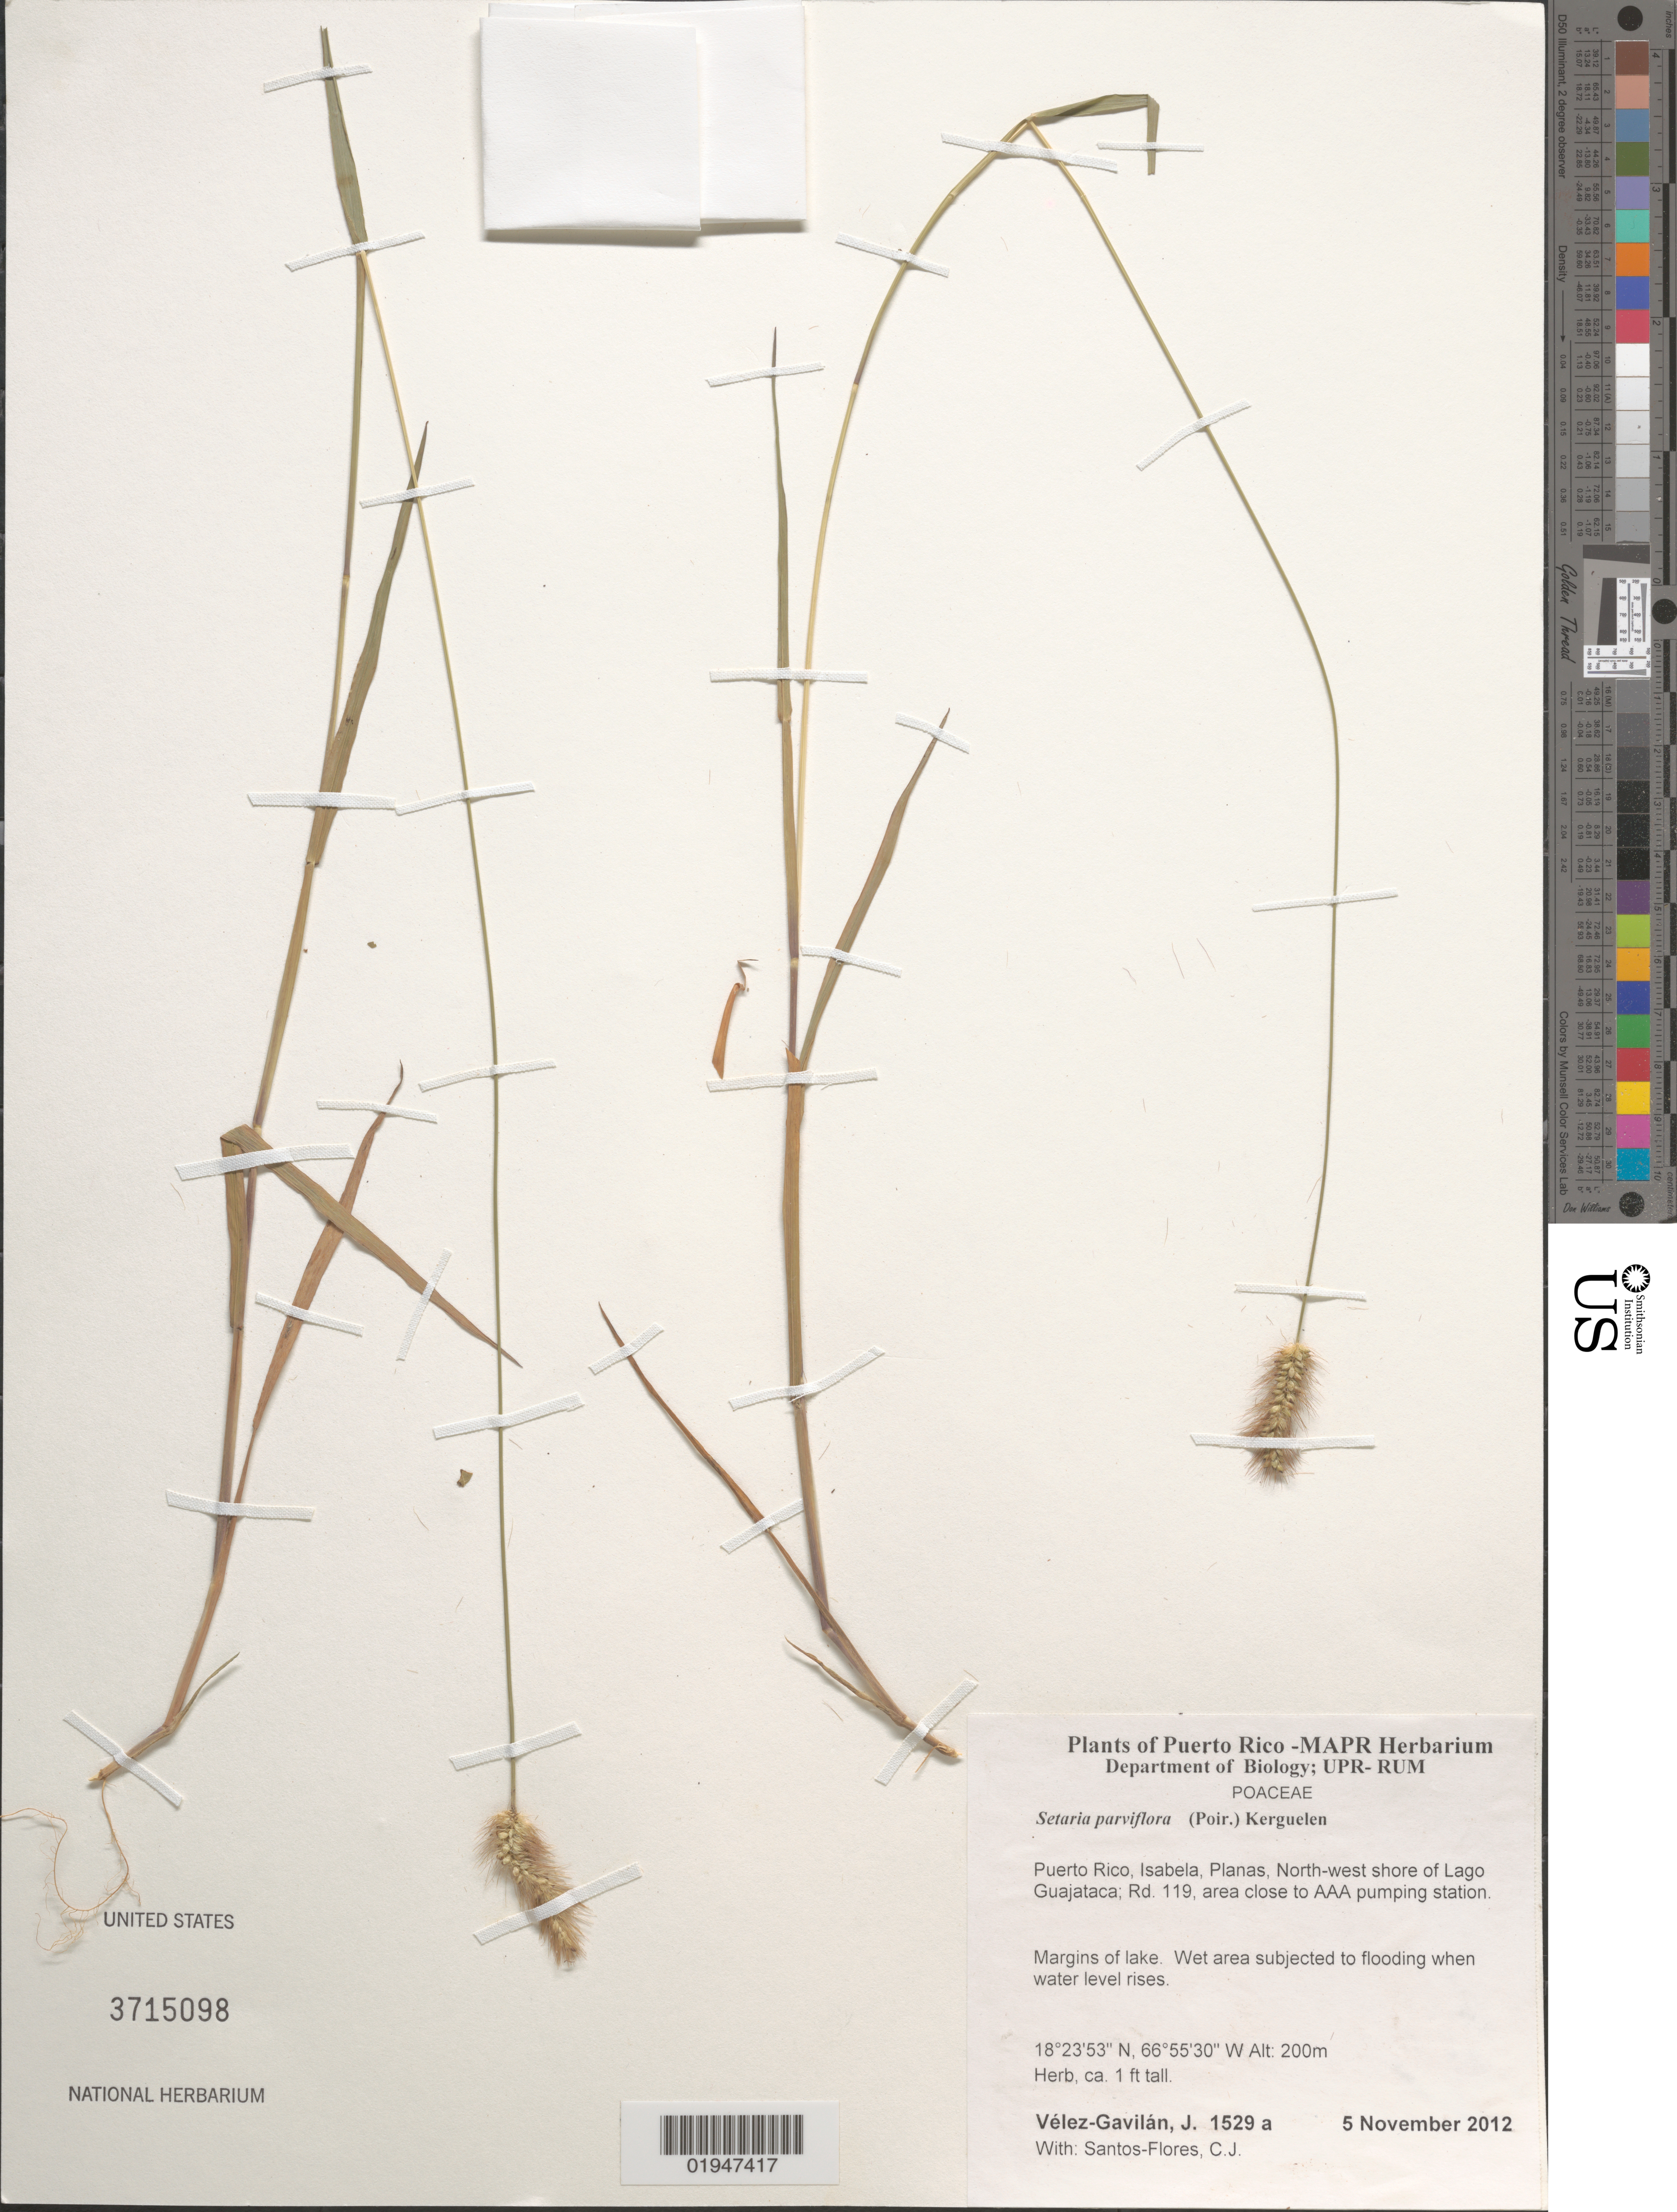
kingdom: Plantae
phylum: Tracheophyta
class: Liliopsida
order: Poales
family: Poaceae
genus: Setaria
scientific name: Setaria parviflora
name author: (Poir.) Kerguélen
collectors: J. Vélez-Gavilán & C. Santos-Flores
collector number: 1529 a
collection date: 2012-11-05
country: Puerto Rico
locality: Isabela, Planas, NW shore of Lago Guajataca; Rd. 119, area close to AAA pumping station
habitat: Margins of lake. Wet area subjected to flooding when water level rises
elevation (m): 200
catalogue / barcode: US 3715098